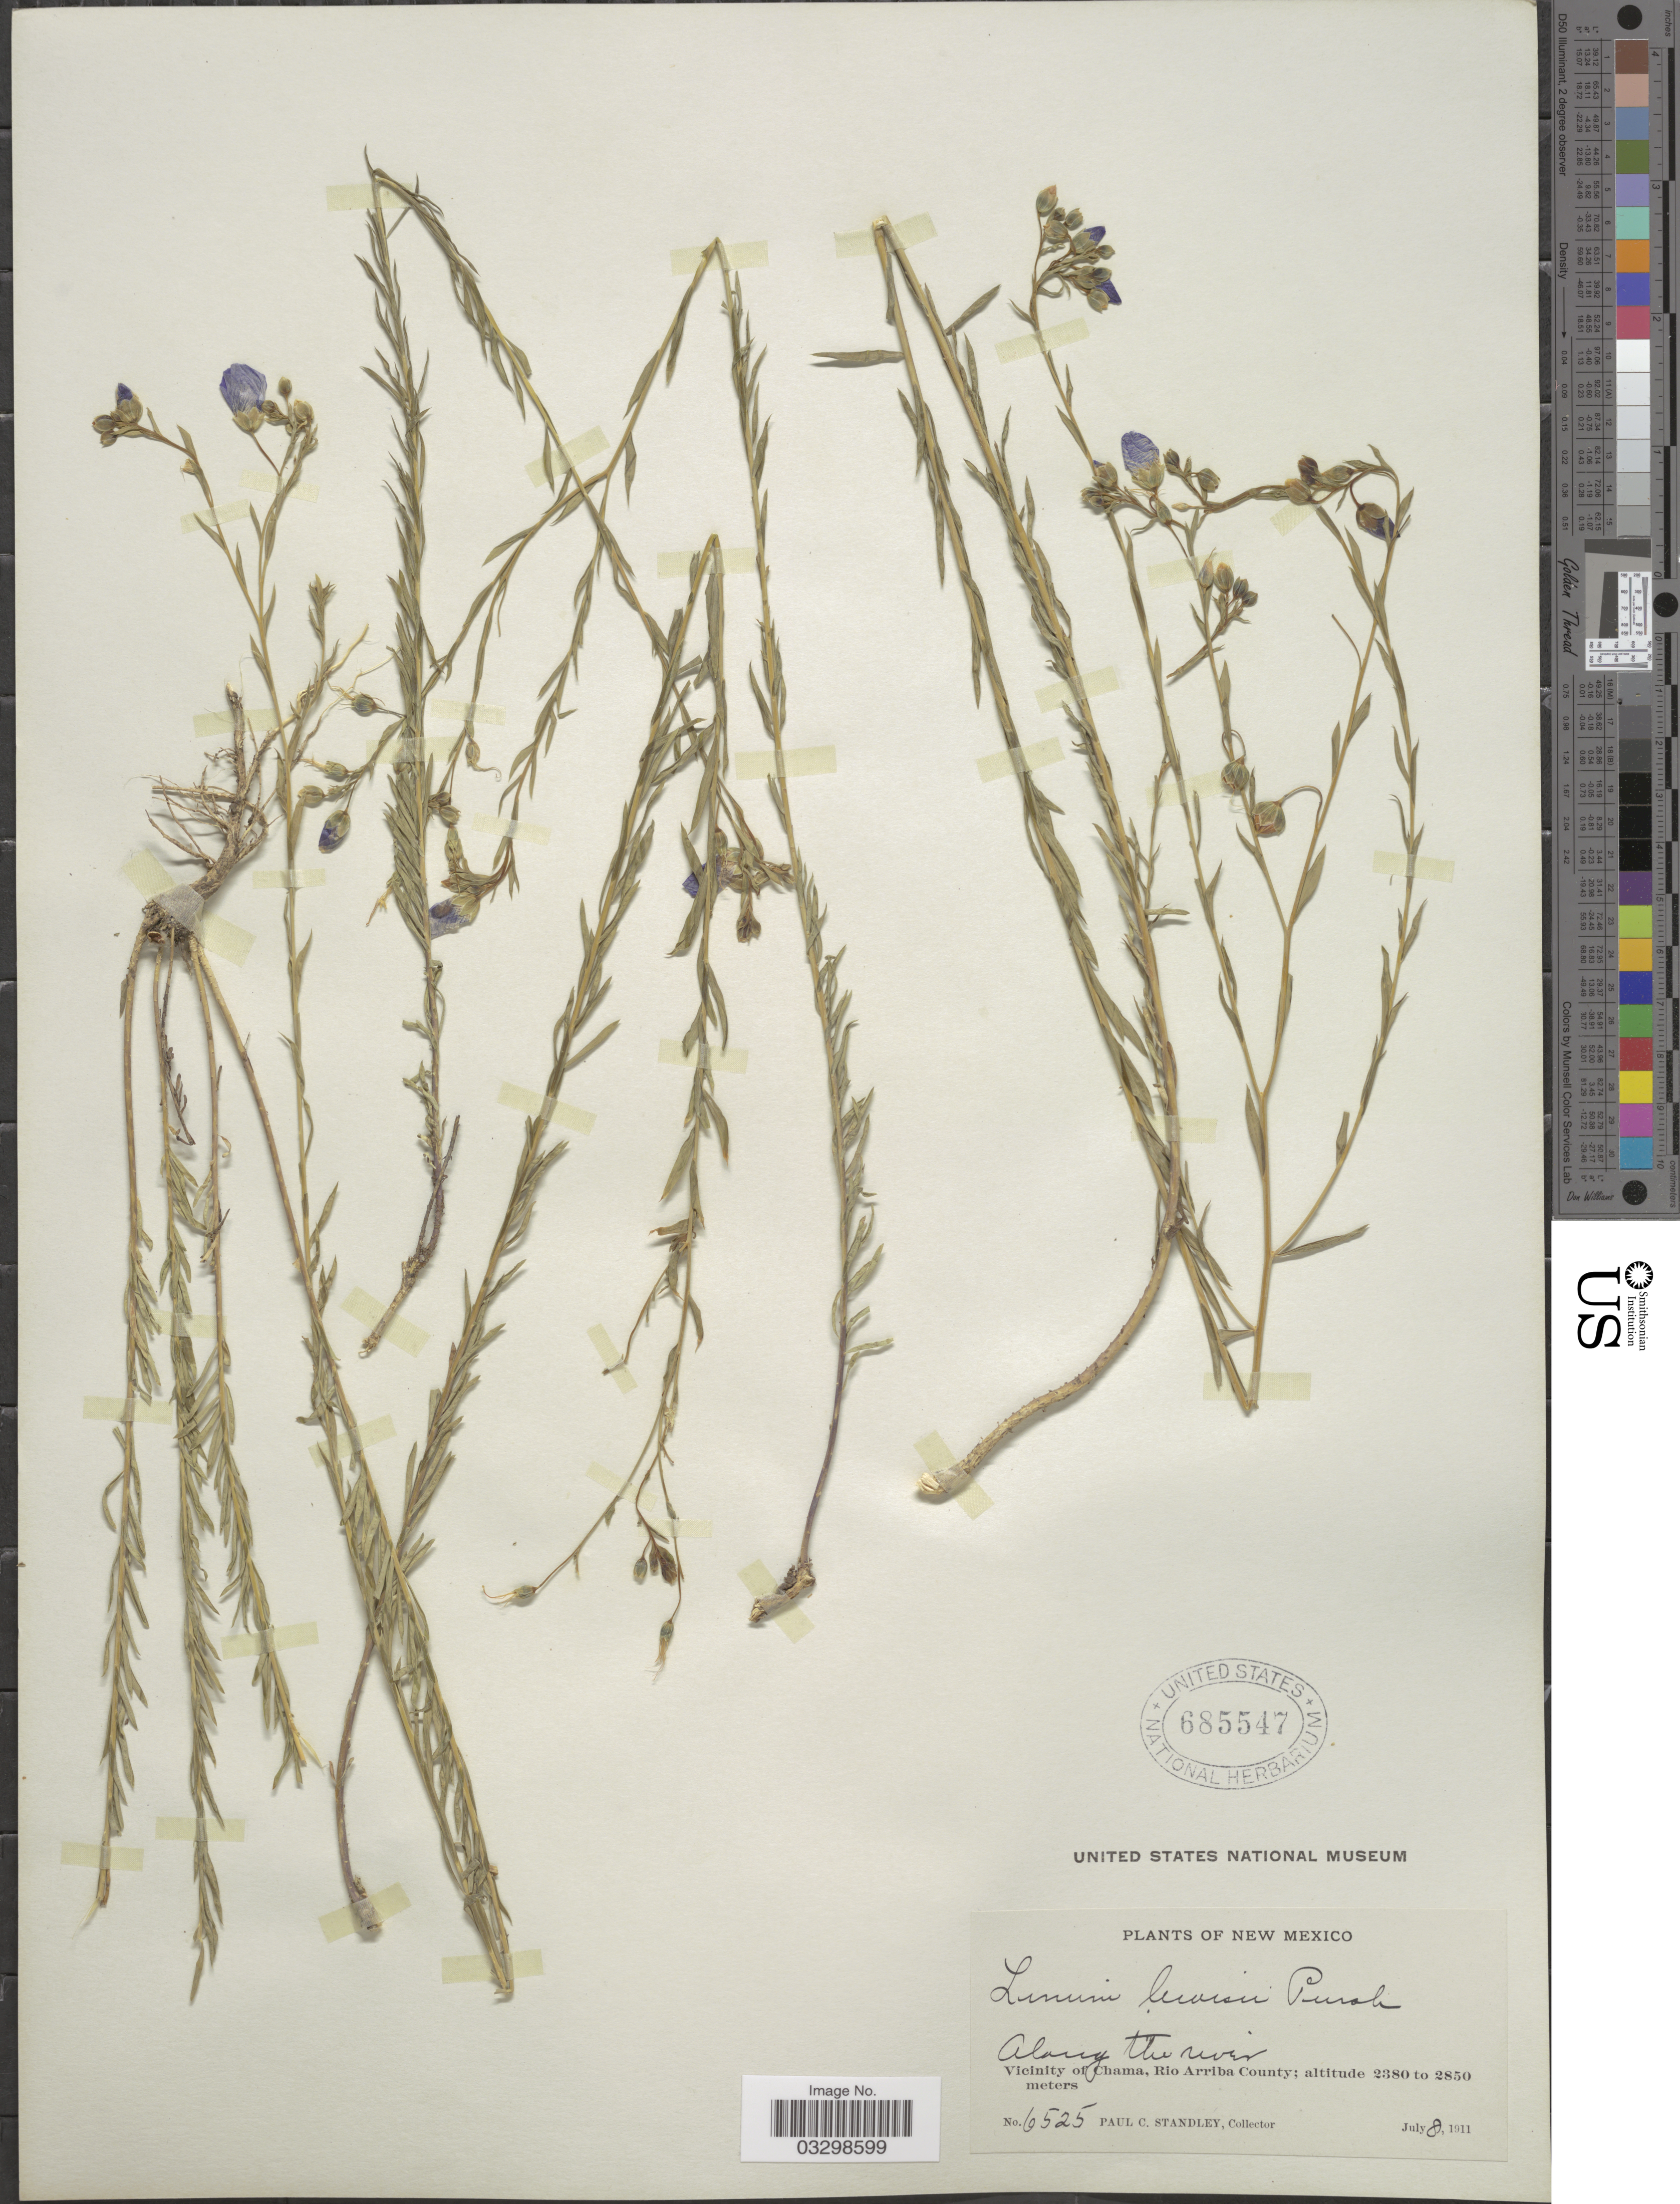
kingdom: Plantae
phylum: Tracheophyta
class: Magnoliopsida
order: Malpighiales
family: Linaceae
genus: Linum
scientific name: Linum lewisii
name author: Pursh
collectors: P. C. Standley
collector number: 6525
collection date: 1911-07-08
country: United States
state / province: New Mexico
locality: Along the river. Vicinity of Chama, Rio Arriba County.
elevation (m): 2380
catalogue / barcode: US 685547